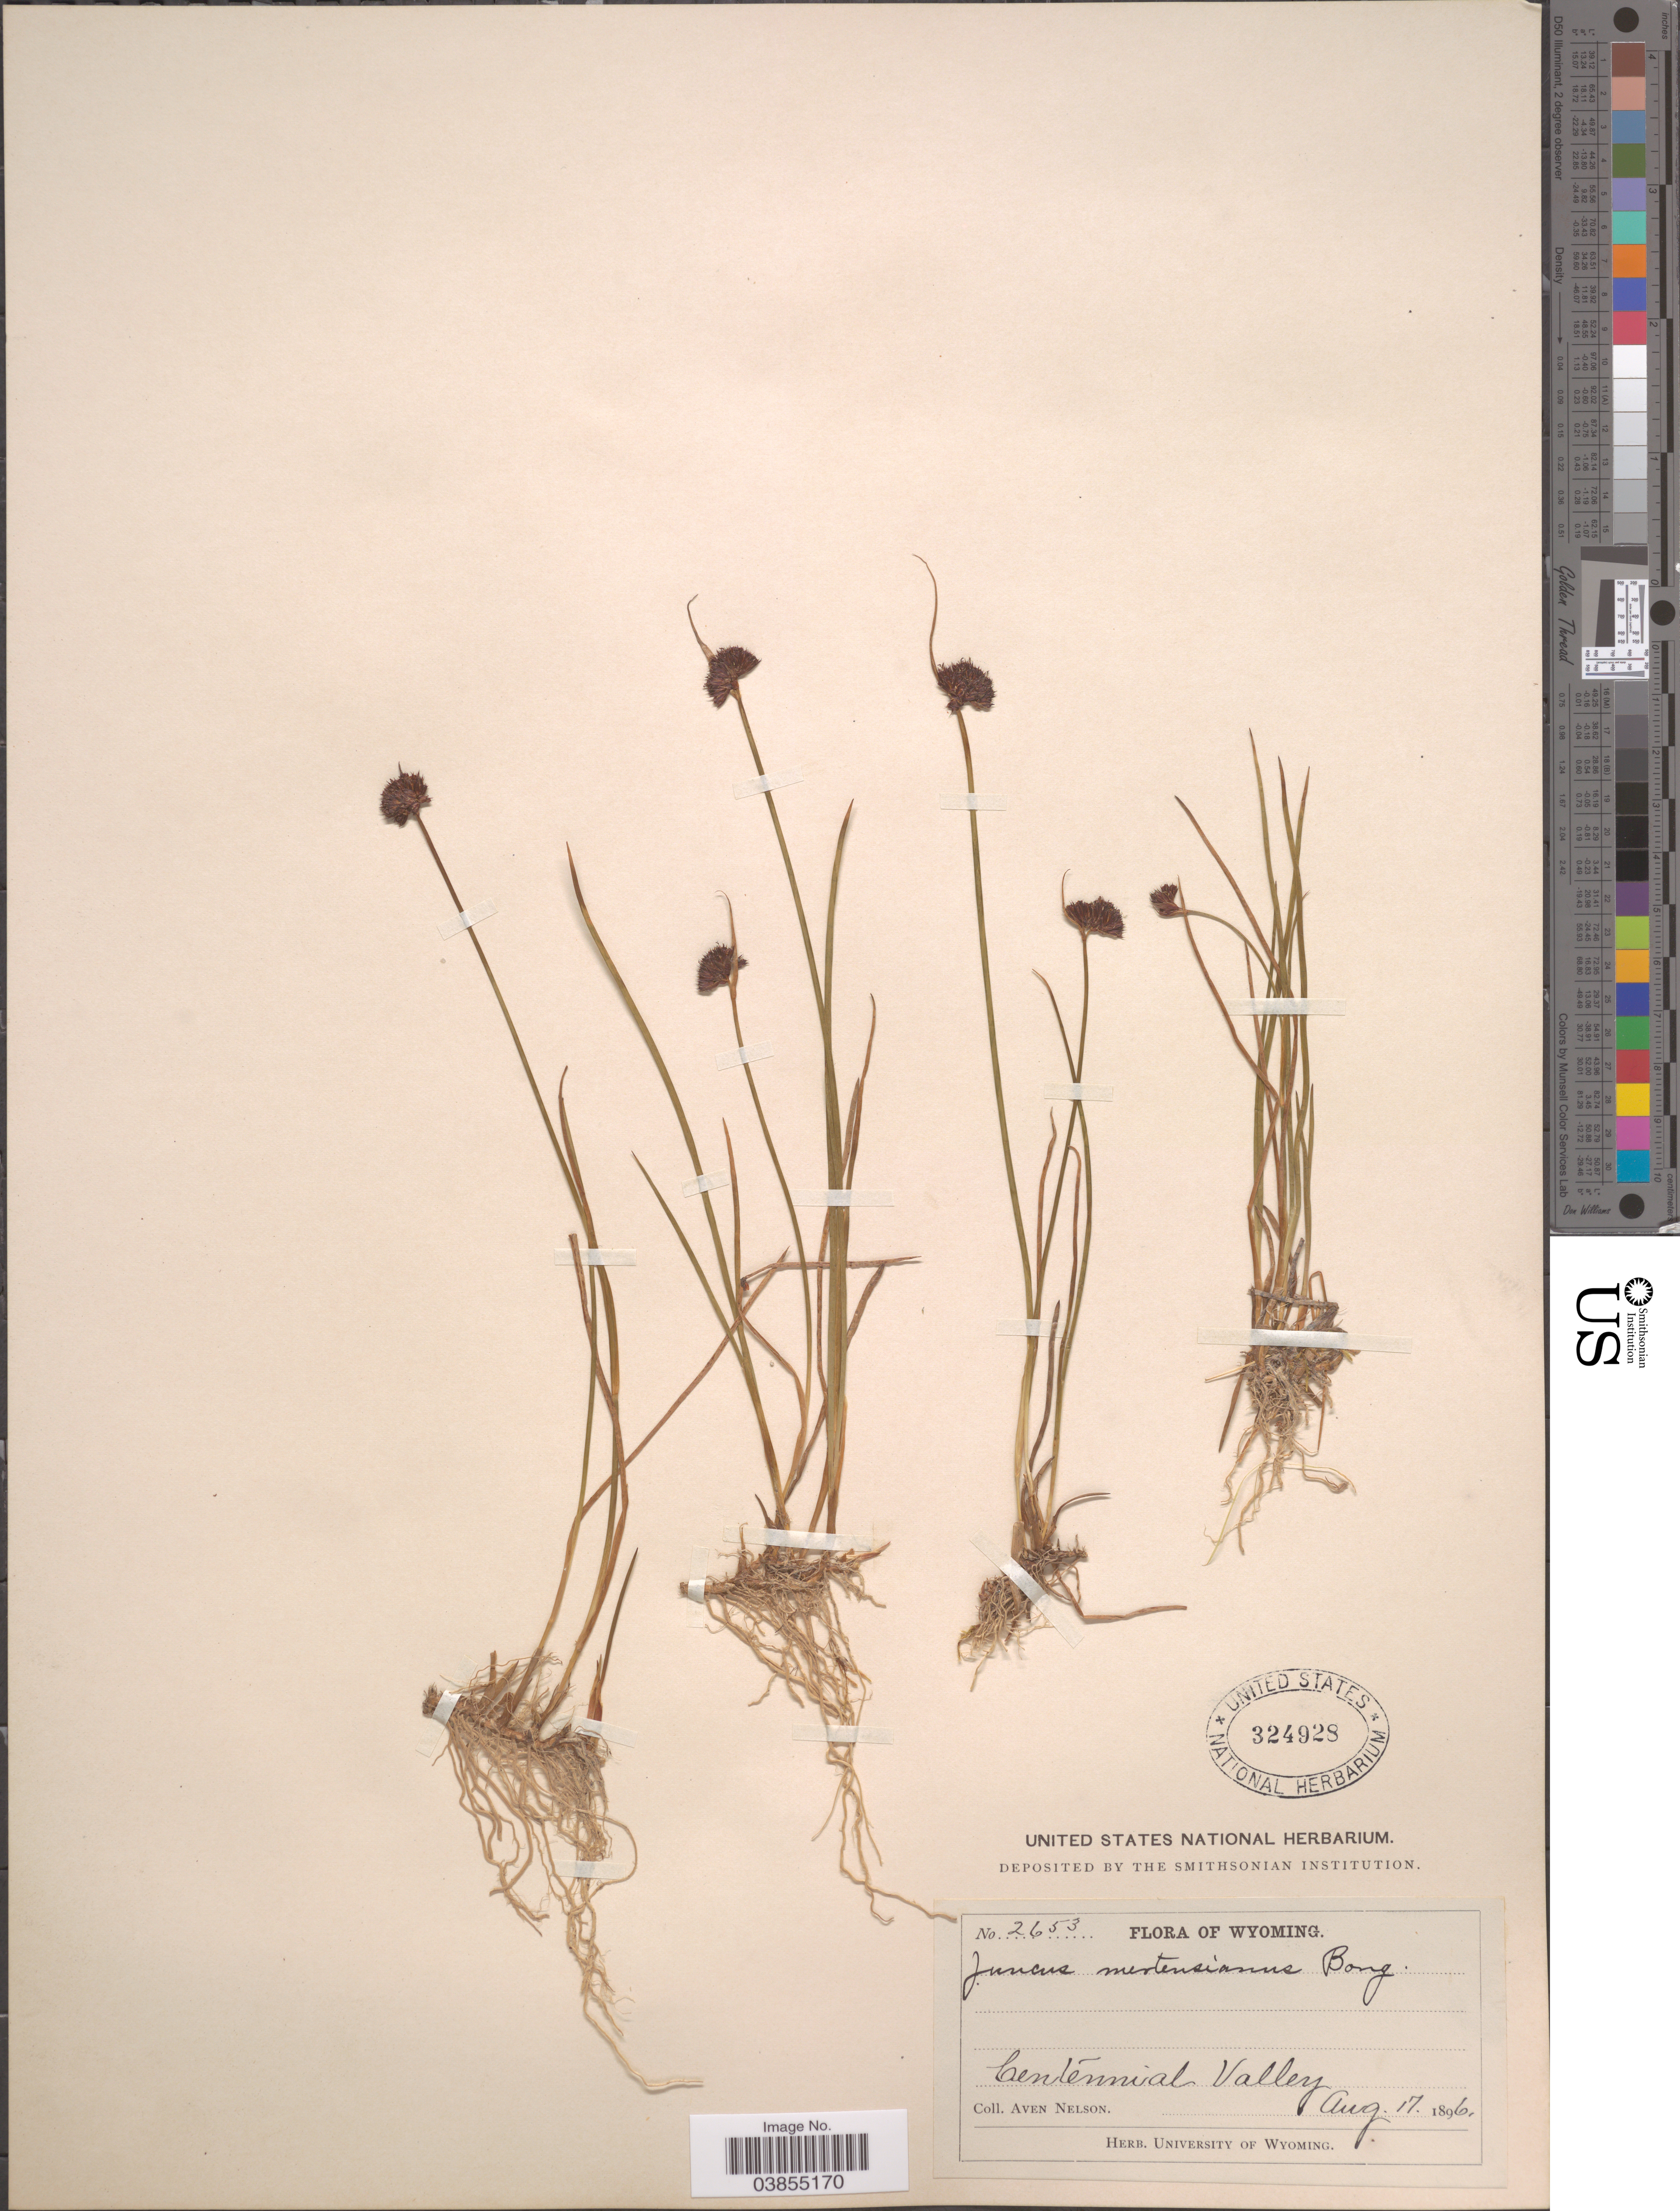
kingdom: Plantae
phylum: Tracheophyta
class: Liliopsida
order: Poales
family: Juncaceae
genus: Juncus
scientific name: Juncus mertensianus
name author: Bong.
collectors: A. Nelson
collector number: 2653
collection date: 1896-08-17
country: United States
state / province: Wyoming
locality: Centennial Valley.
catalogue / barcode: US 324928